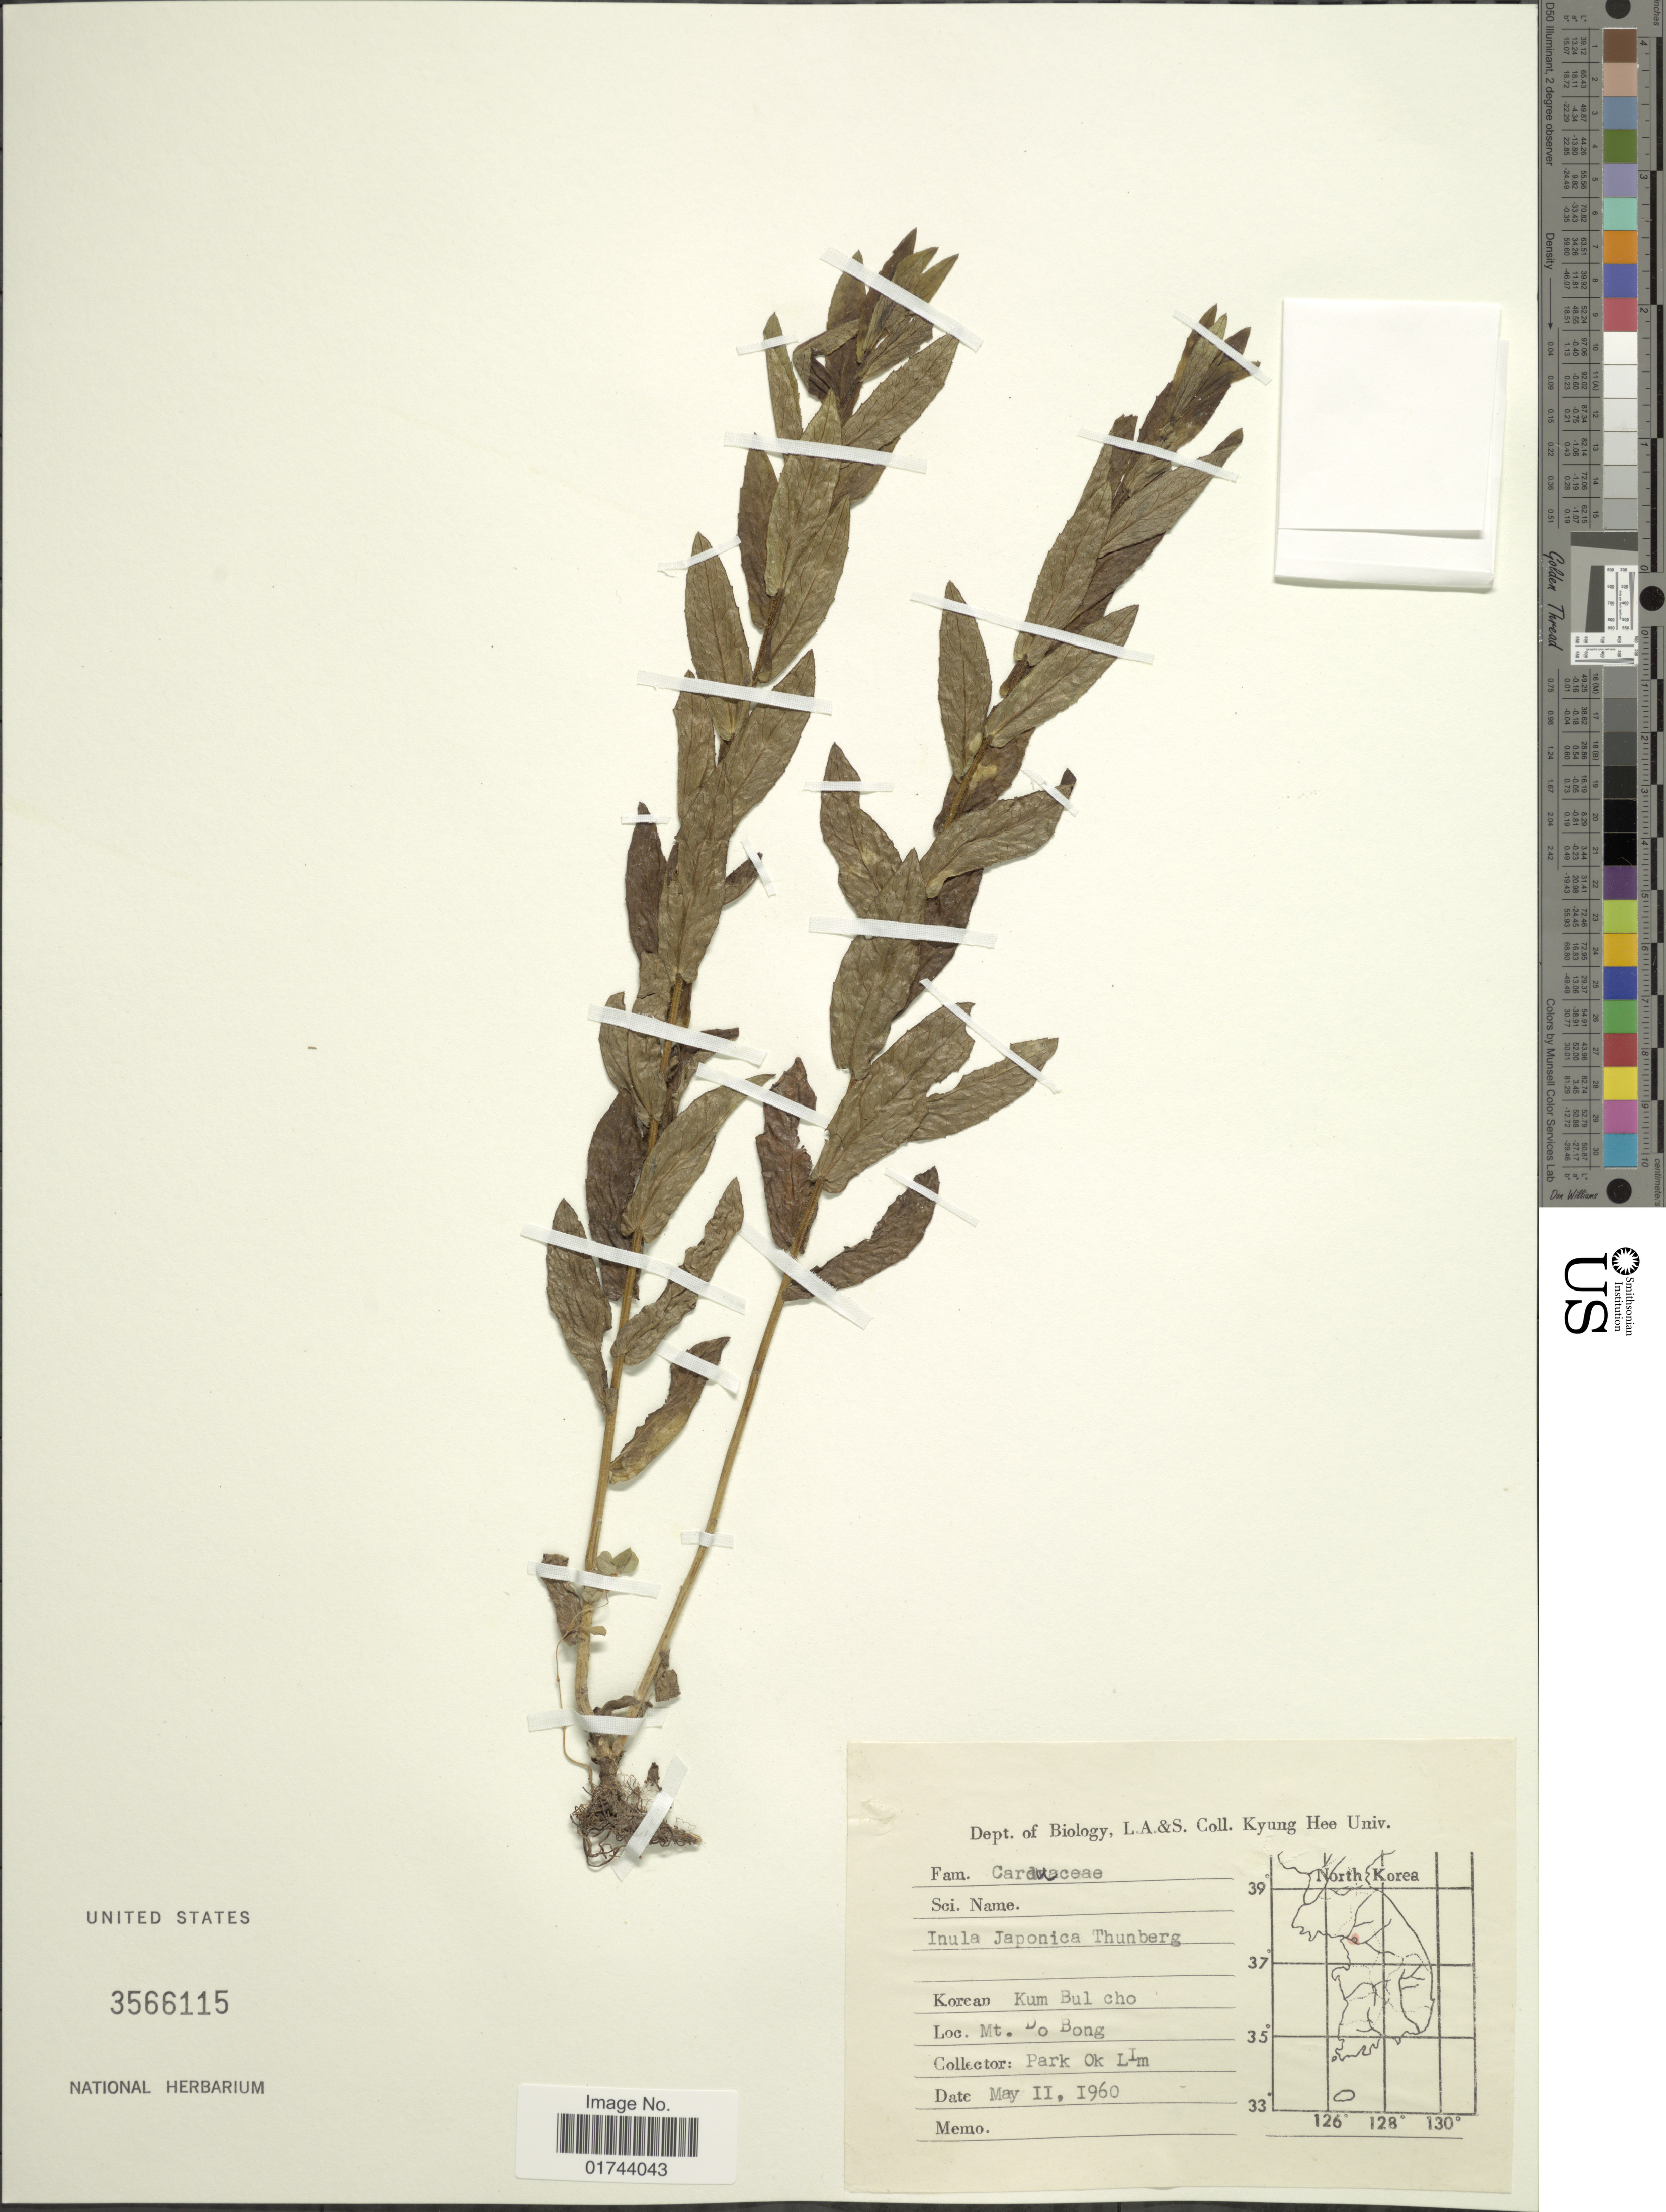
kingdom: Plantae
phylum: Tracheophyta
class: Magnoliopsida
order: Asterales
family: Asteraceae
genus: Inula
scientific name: Inula japonica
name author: Thunb.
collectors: Park Ok Lim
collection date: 1960-05-11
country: South Korea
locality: Mt. Do Bong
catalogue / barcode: US 3566115